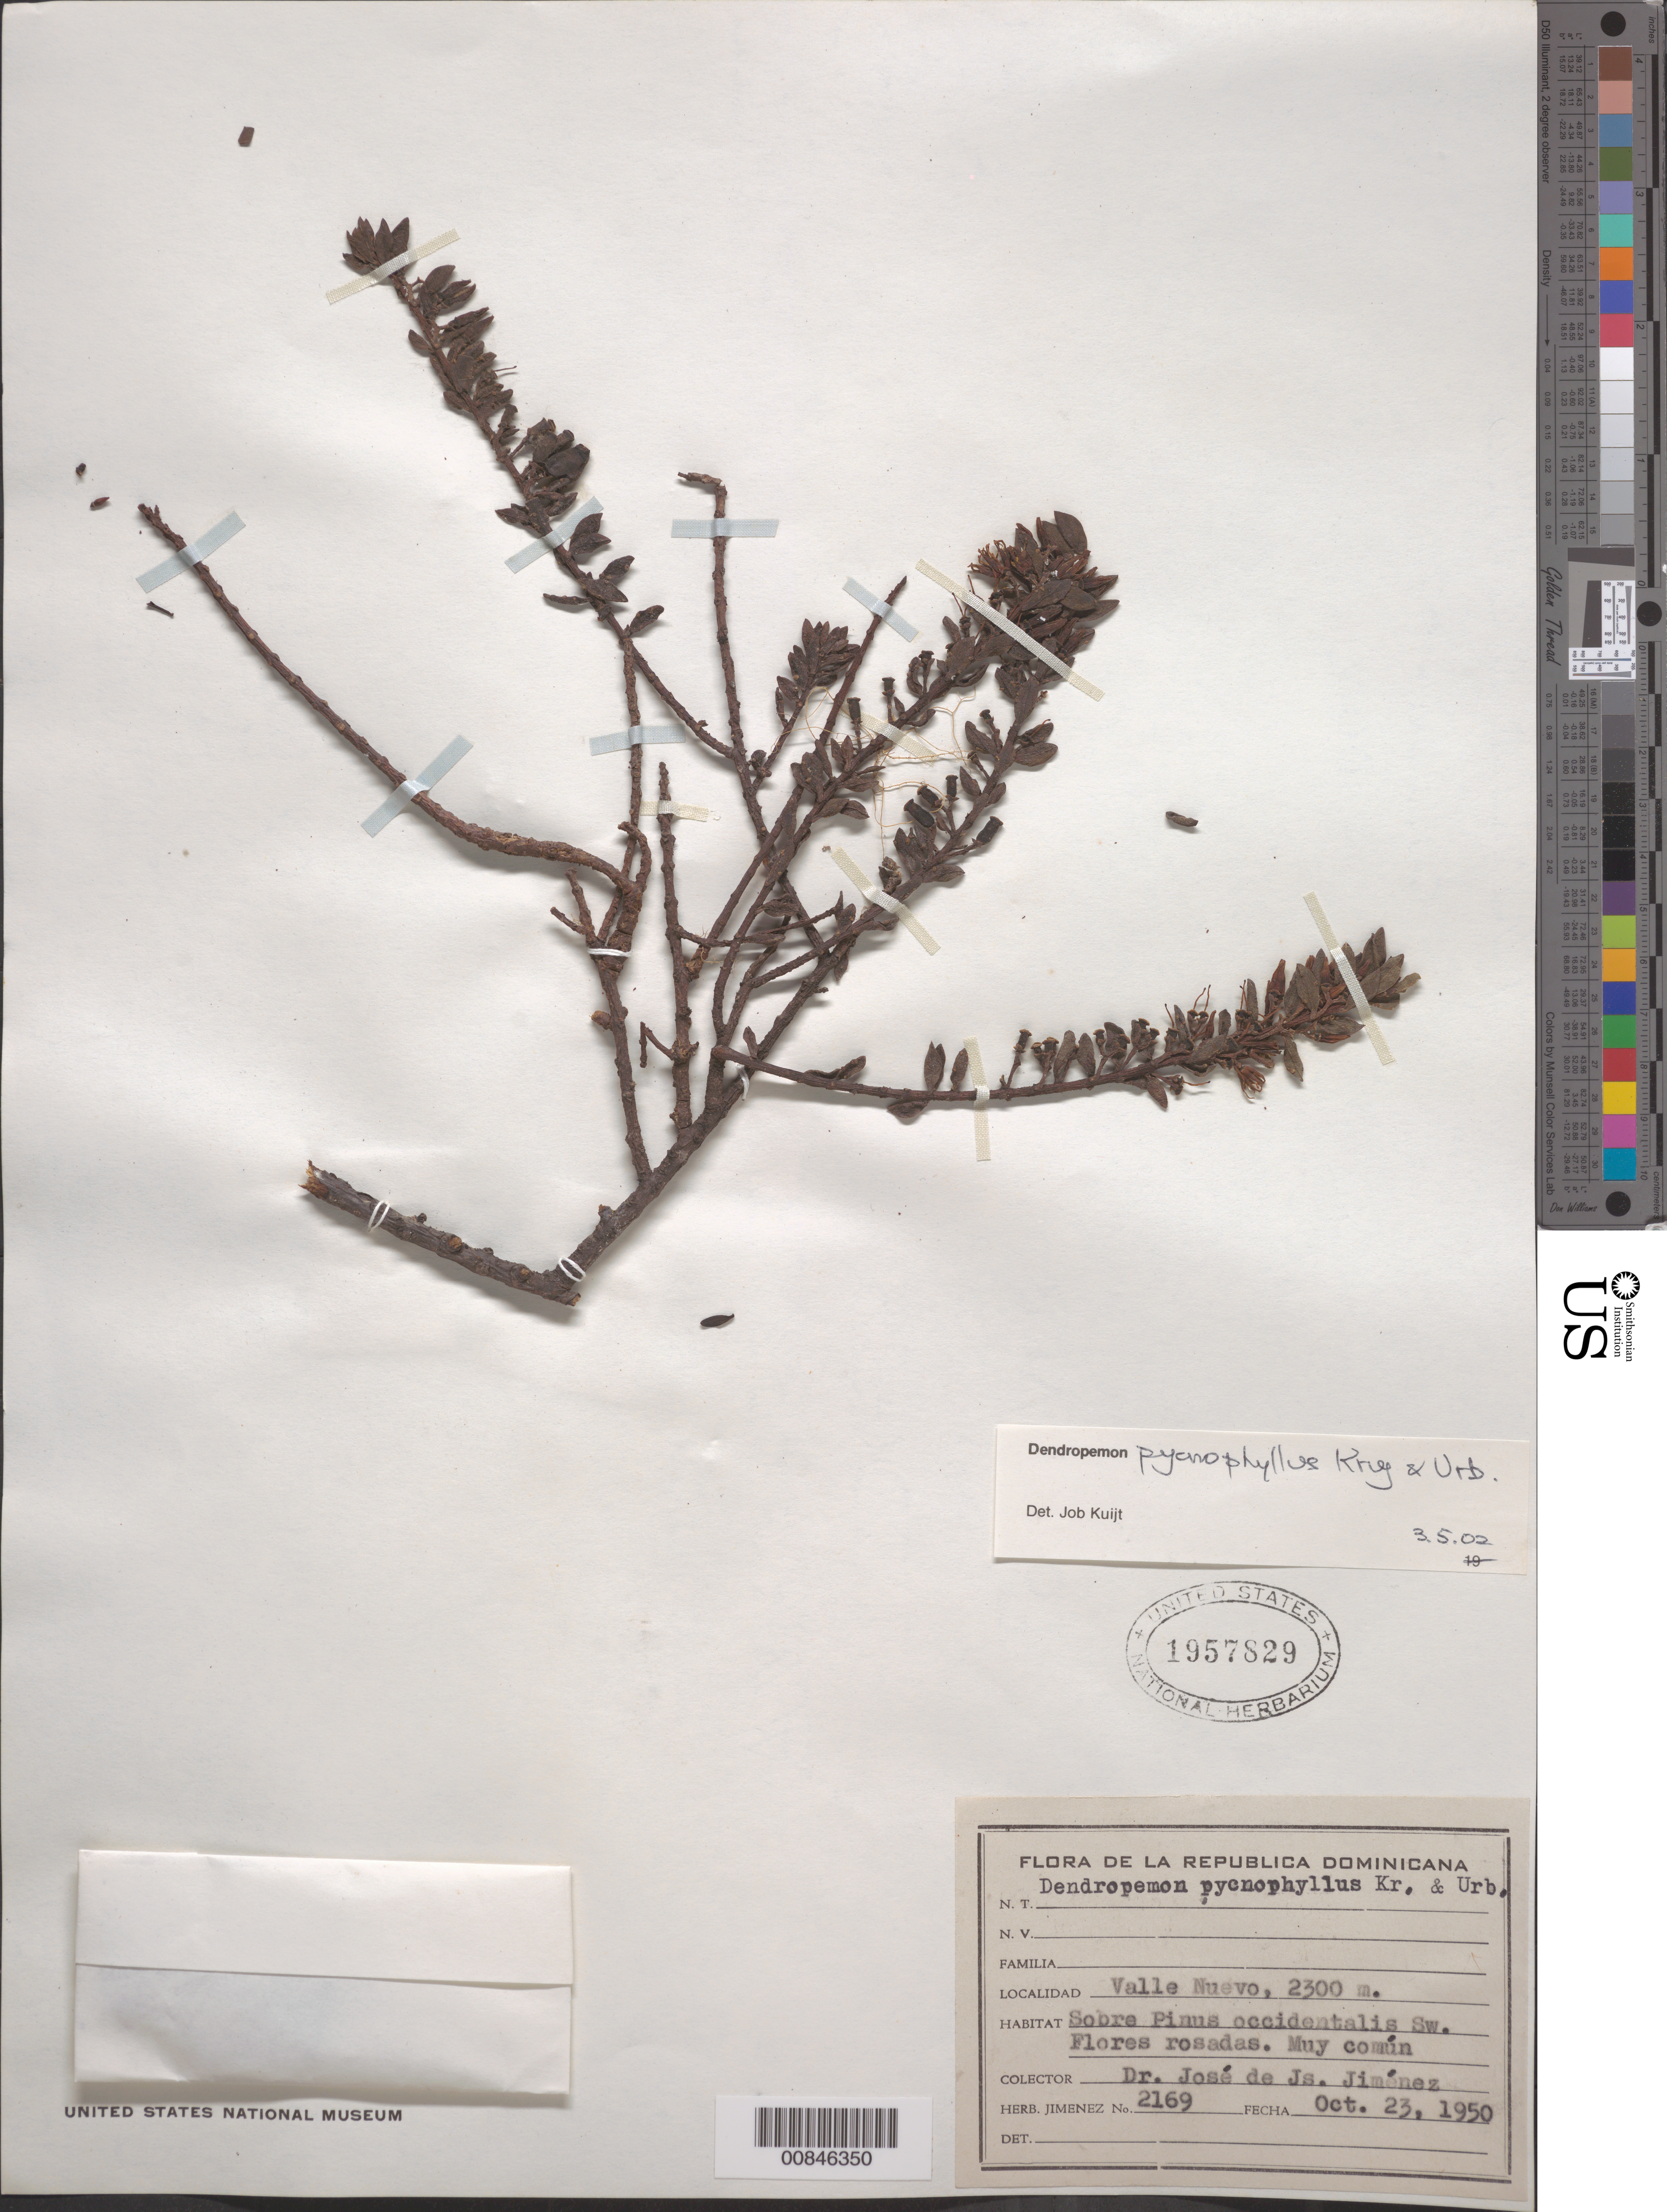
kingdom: Plantae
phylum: Tracheophyta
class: Magnoliopsida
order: Santalales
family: Loranthaceae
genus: Dendropemon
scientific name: Dendropemon pycnophyllus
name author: Krug & Urb.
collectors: J. J. Jiménez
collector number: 2169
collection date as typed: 23 Oct 1950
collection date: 1950-10-23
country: Dominican Republic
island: Hispaniola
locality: Valle Nuevo.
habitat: Sobre Pinus occidentalis Sw.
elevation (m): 2300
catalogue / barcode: US 1957829